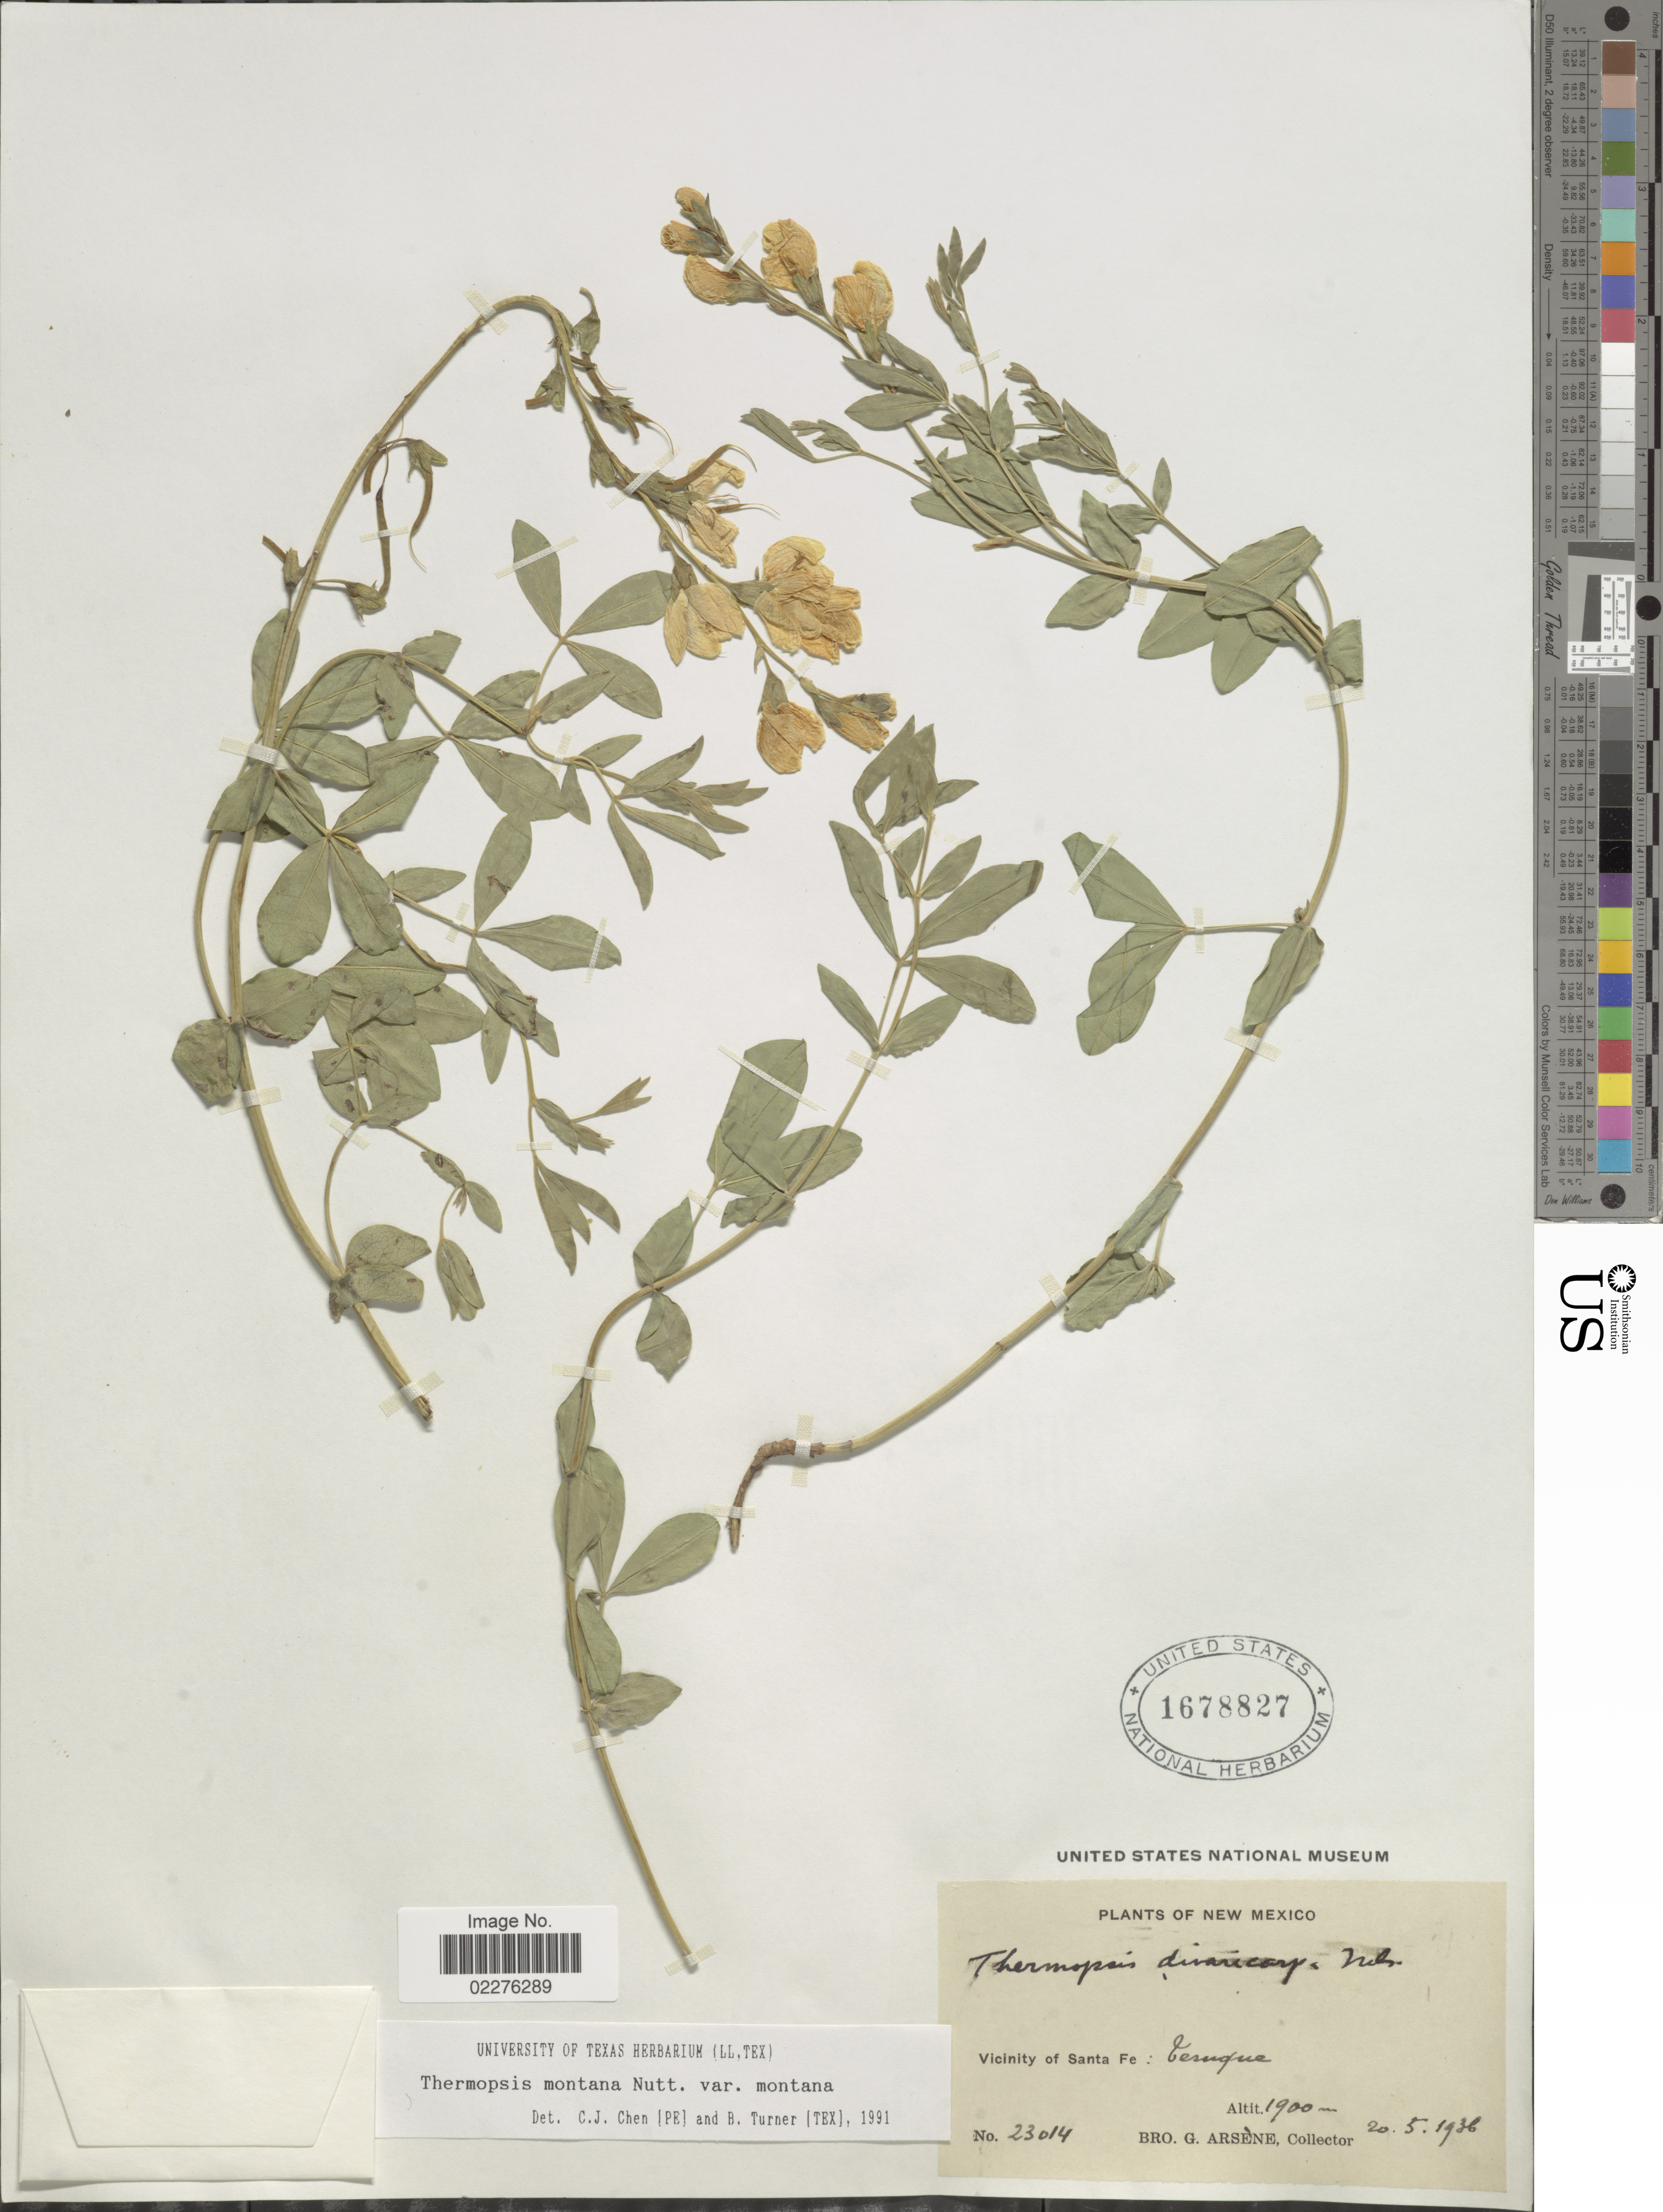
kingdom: Plantae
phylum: Tracheophyta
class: Magnoliopsida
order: Fabales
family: Fabaceae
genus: Thermopsis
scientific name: Thermopsis montana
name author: Nutt.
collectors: Bro. G. Arsène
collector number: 23014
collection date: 1936-05-20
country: United States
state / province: New Mexico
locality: Vicinity of Santa Fe: Cesuque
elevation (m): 1900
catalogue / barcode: US 1678827